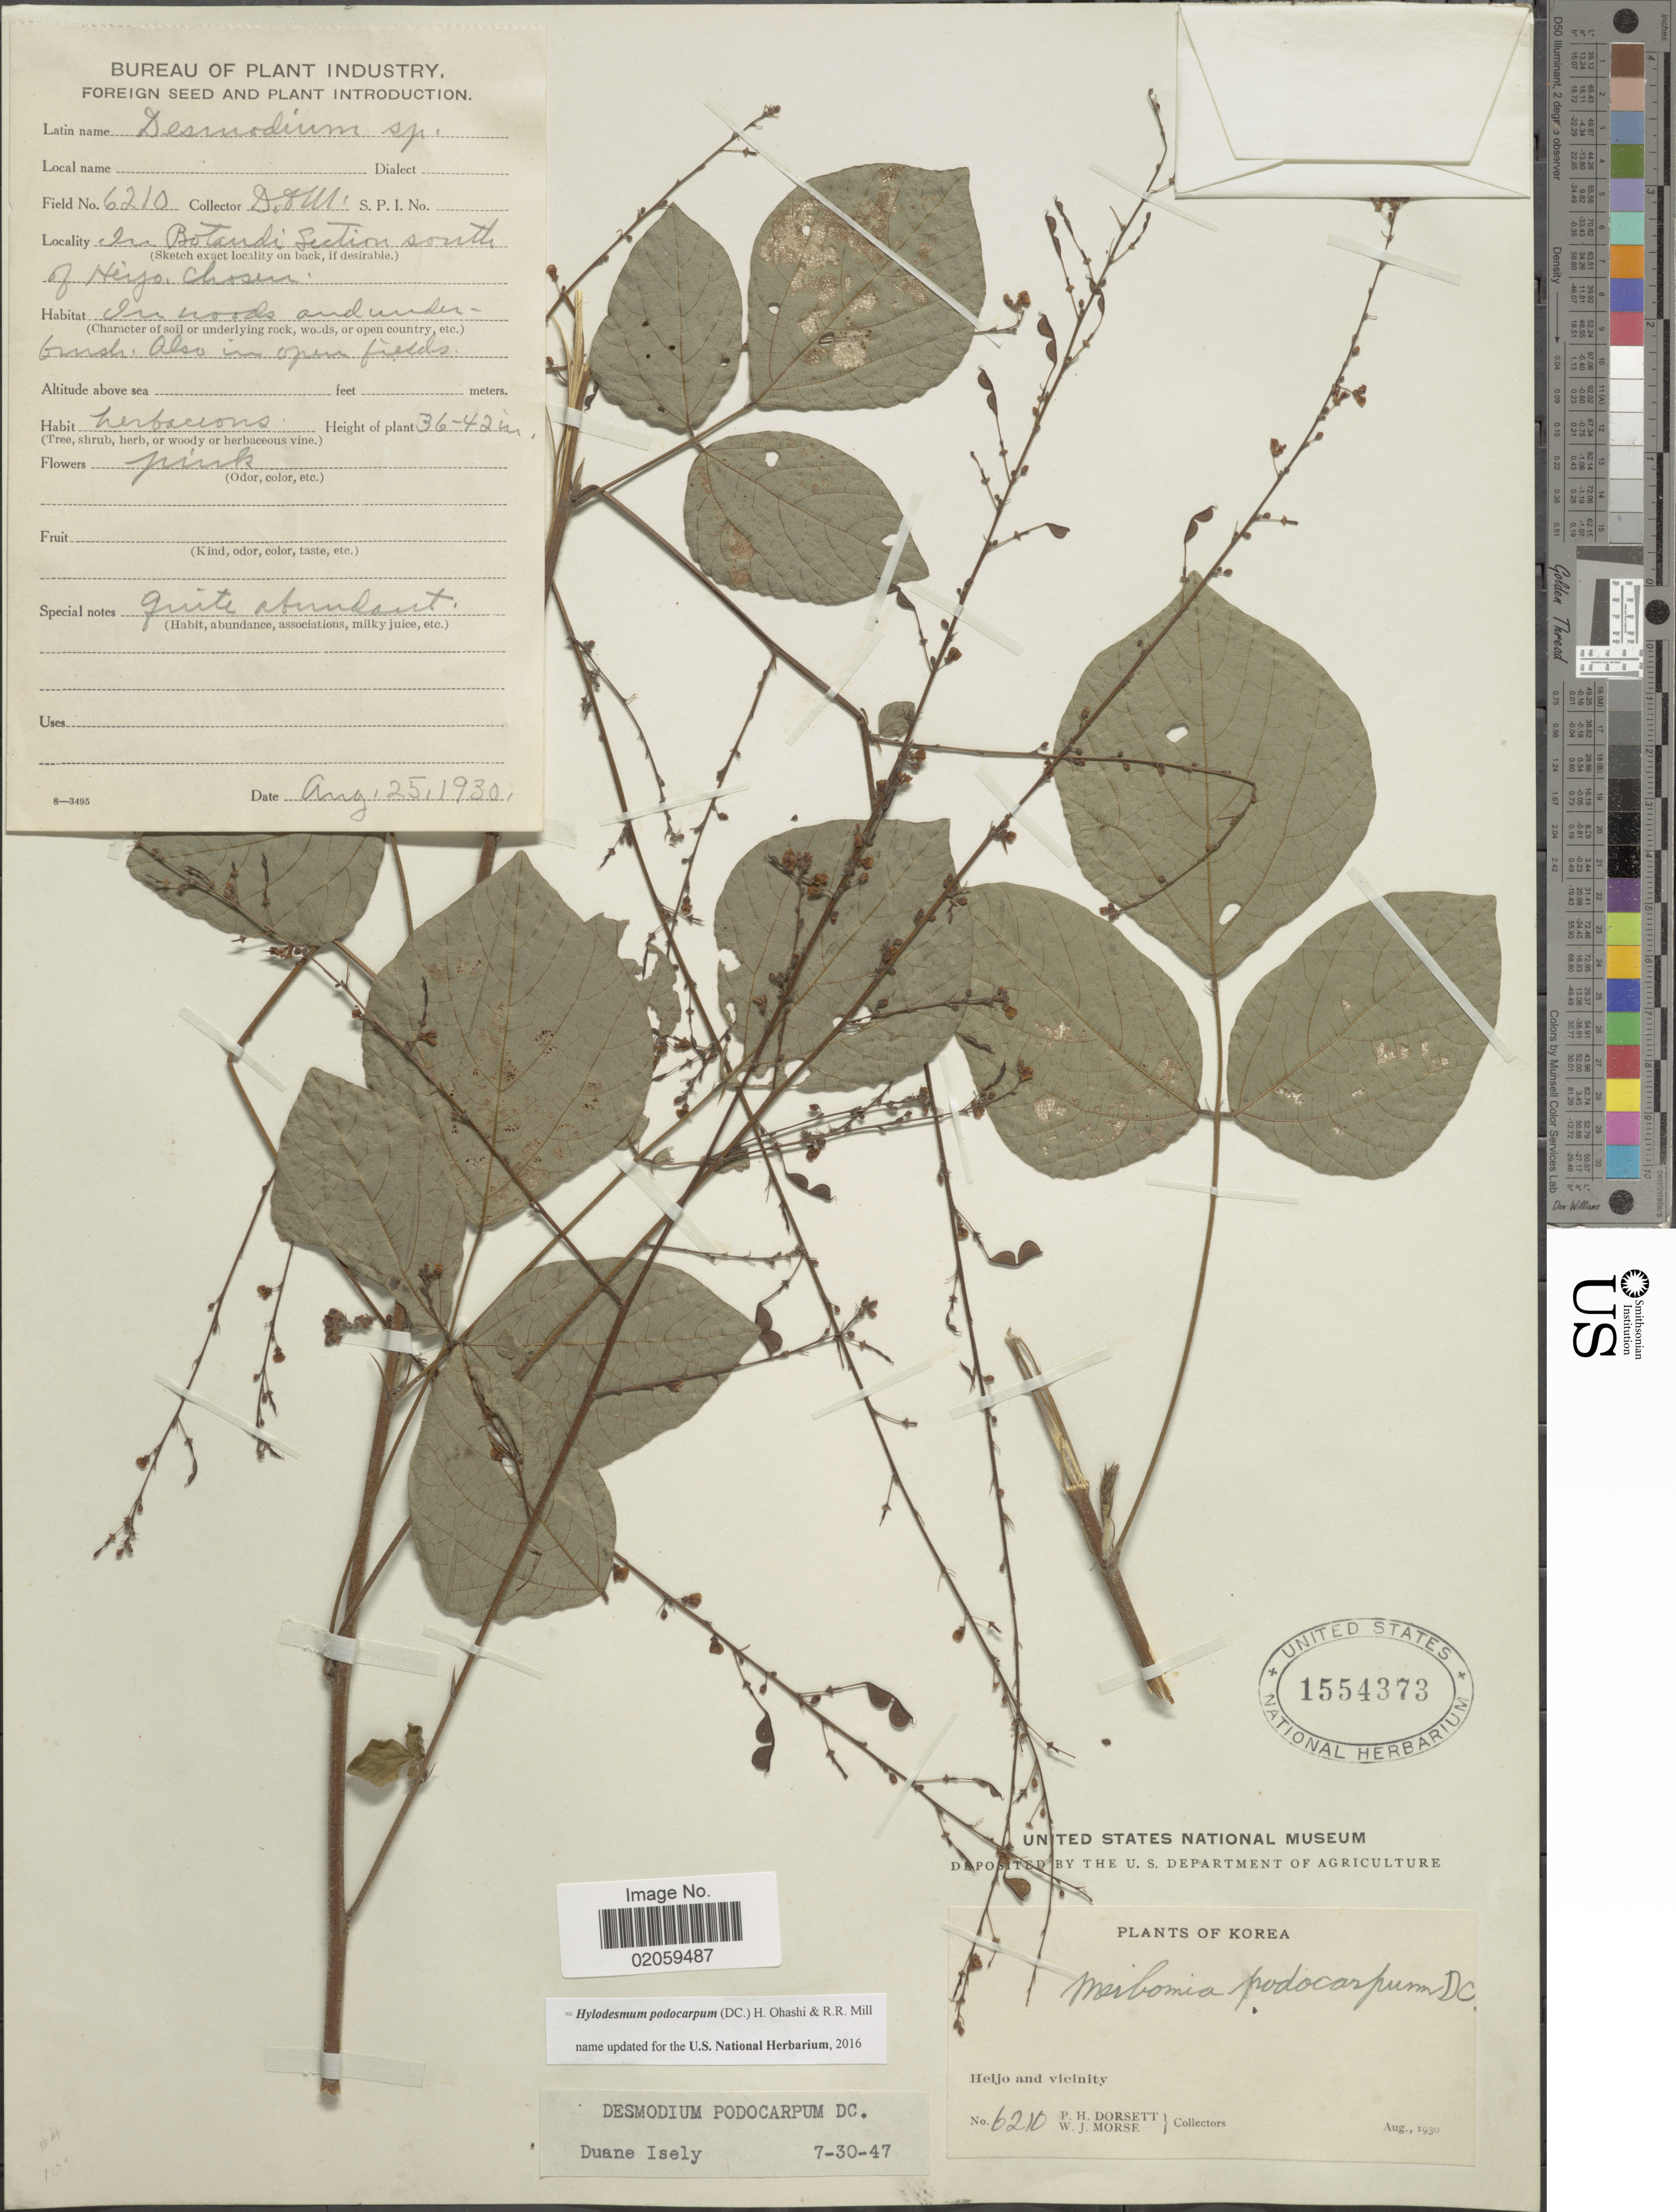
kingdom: Plantae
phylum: Tracheophyta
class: Magnoliopsida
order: Fabales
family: Fabaceae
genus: Hylodesmum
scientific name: Hylodesmum podocarpum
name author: (DC.) H. Ohashi & R.R. Mill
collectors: P. H. Dorsett & W. J. Morse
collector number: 6210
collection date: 1930-08-25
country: North Korea / South Korea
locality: Korea, Heijo and Vicinity, Botandi Section south of Heijo, Chosen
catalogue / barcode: US 1554373